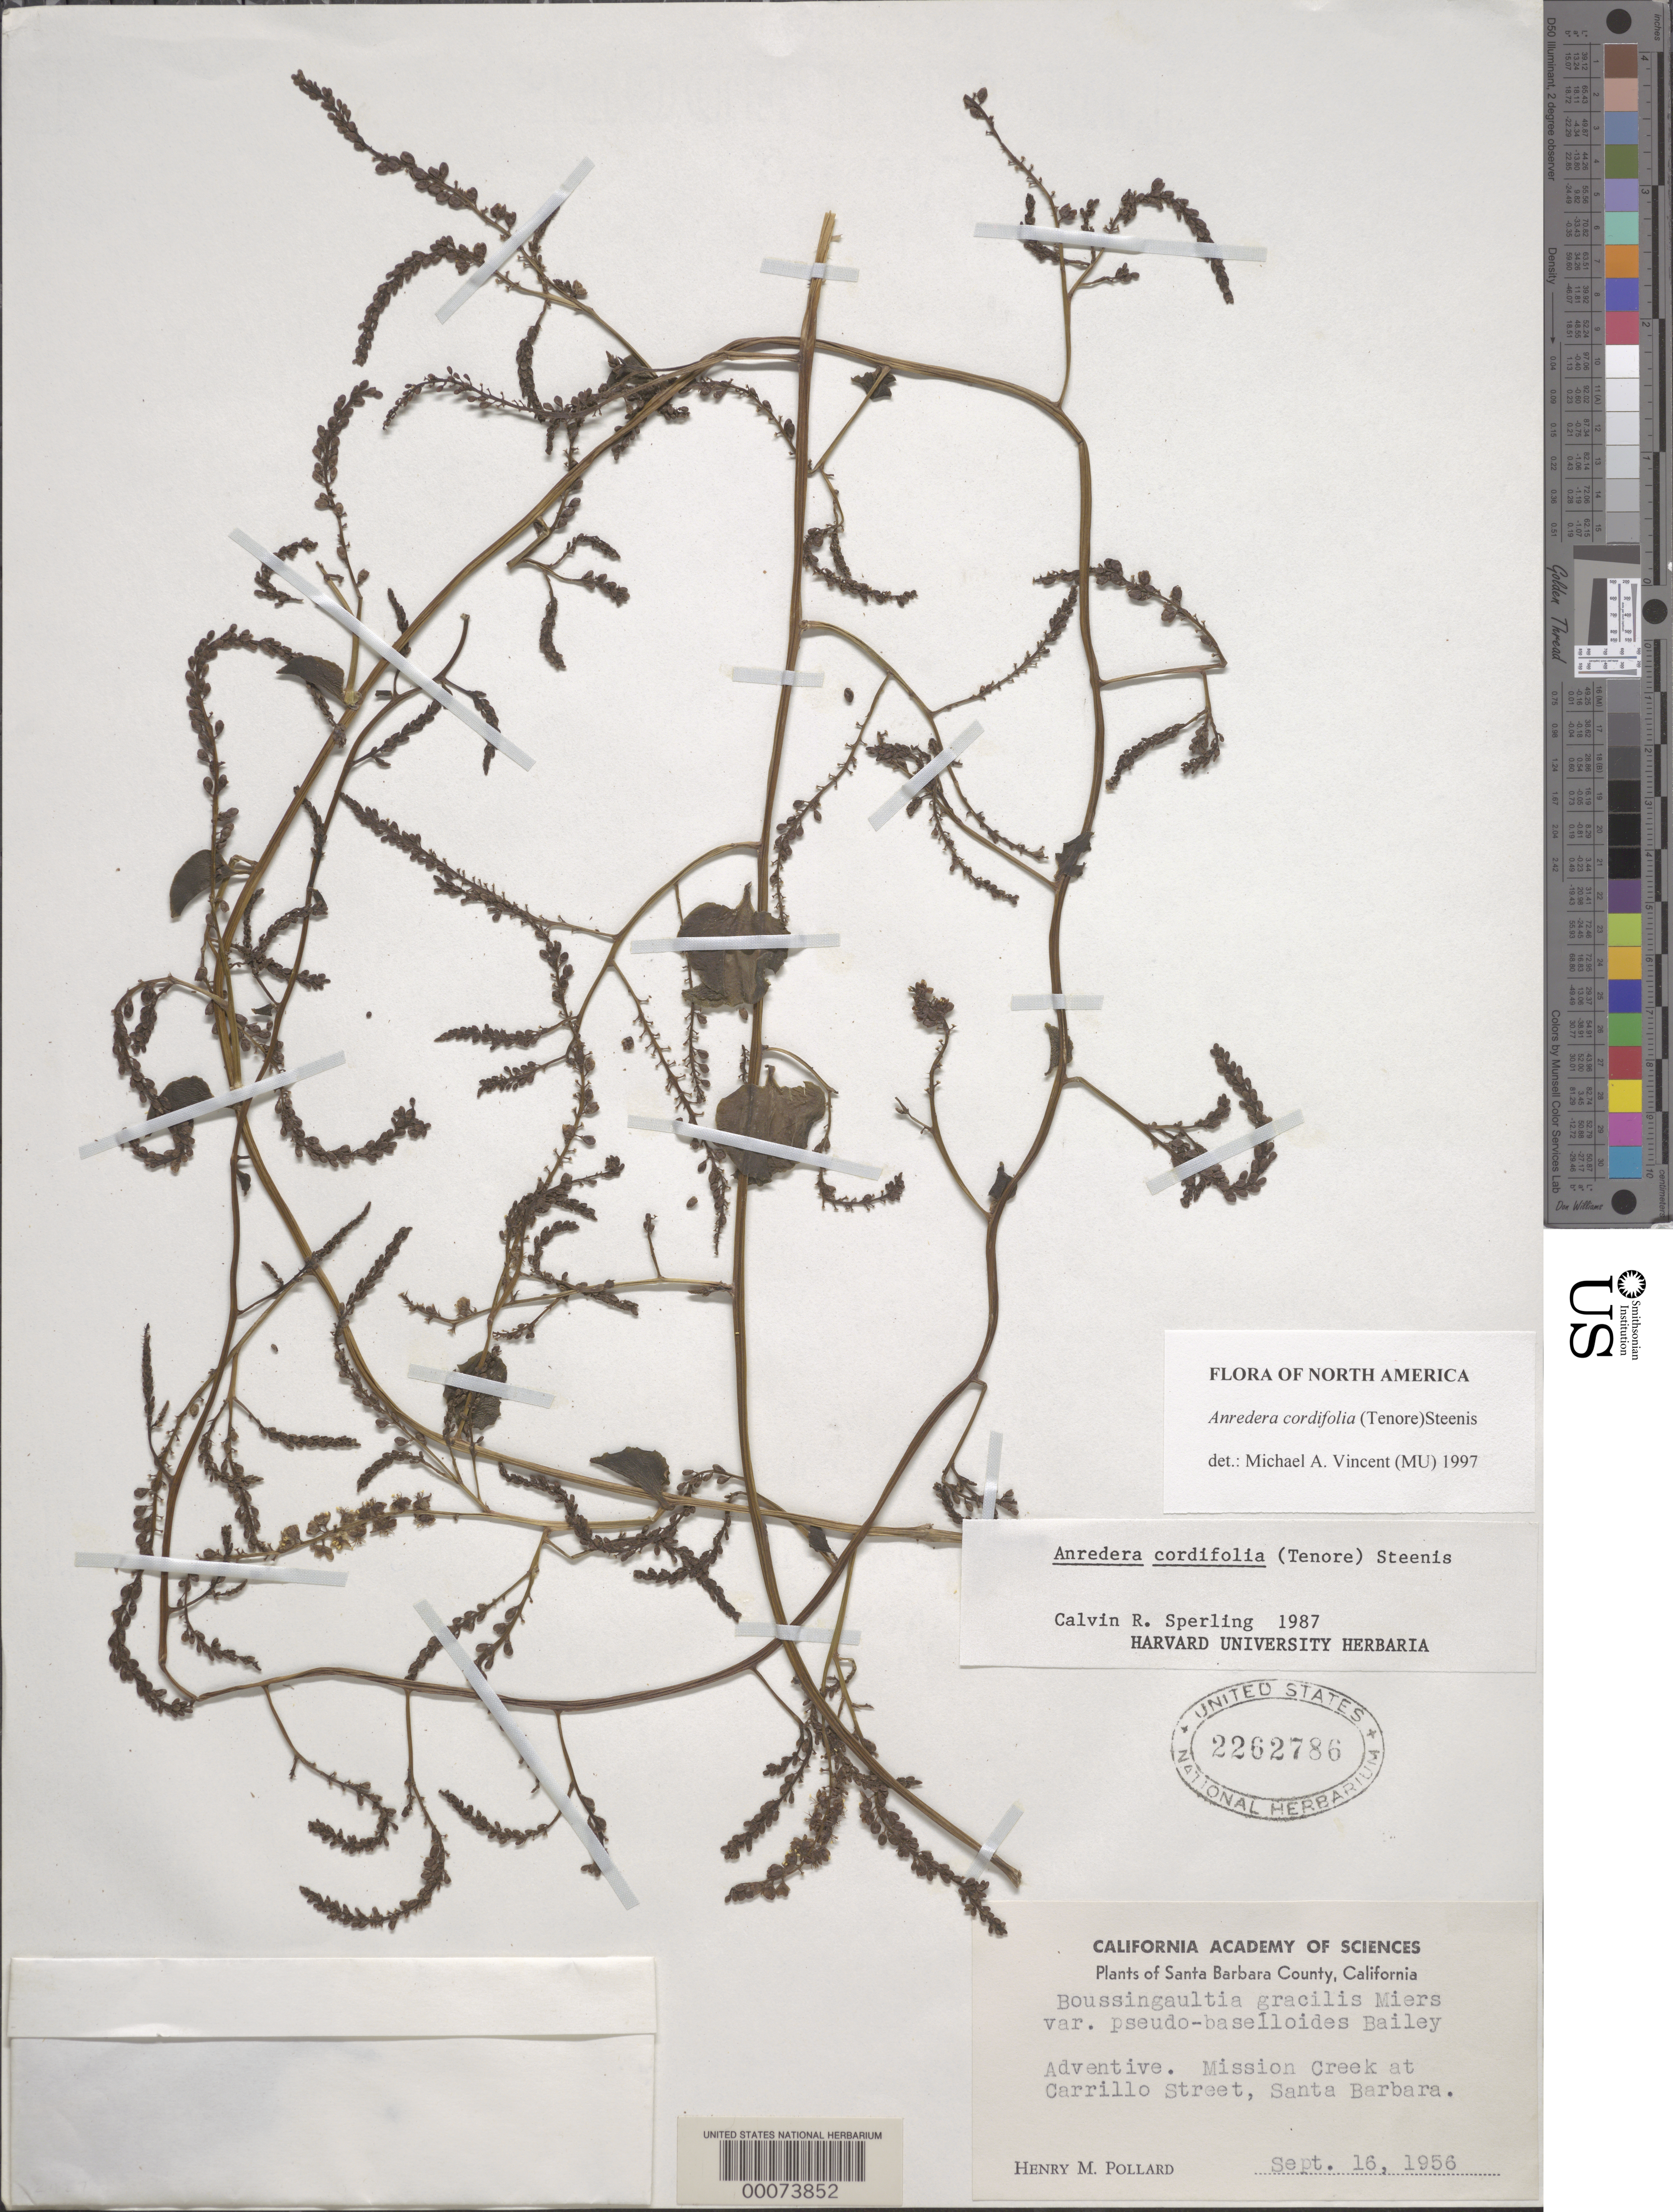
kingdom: Plantae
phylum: Tracheophyta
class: Magnoliopsida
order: Caryophyllales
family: Basellaceae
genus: Anredera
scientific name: Anredera cordifolia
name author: (Ten.) Steenis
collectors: H. M. Pollard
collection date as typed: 16 Sep 1956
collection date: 1956-09-16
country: United States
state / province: California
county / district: Santa Barbara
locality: Mission creek at carrillo street, santa barbara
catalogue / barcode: US 2262786